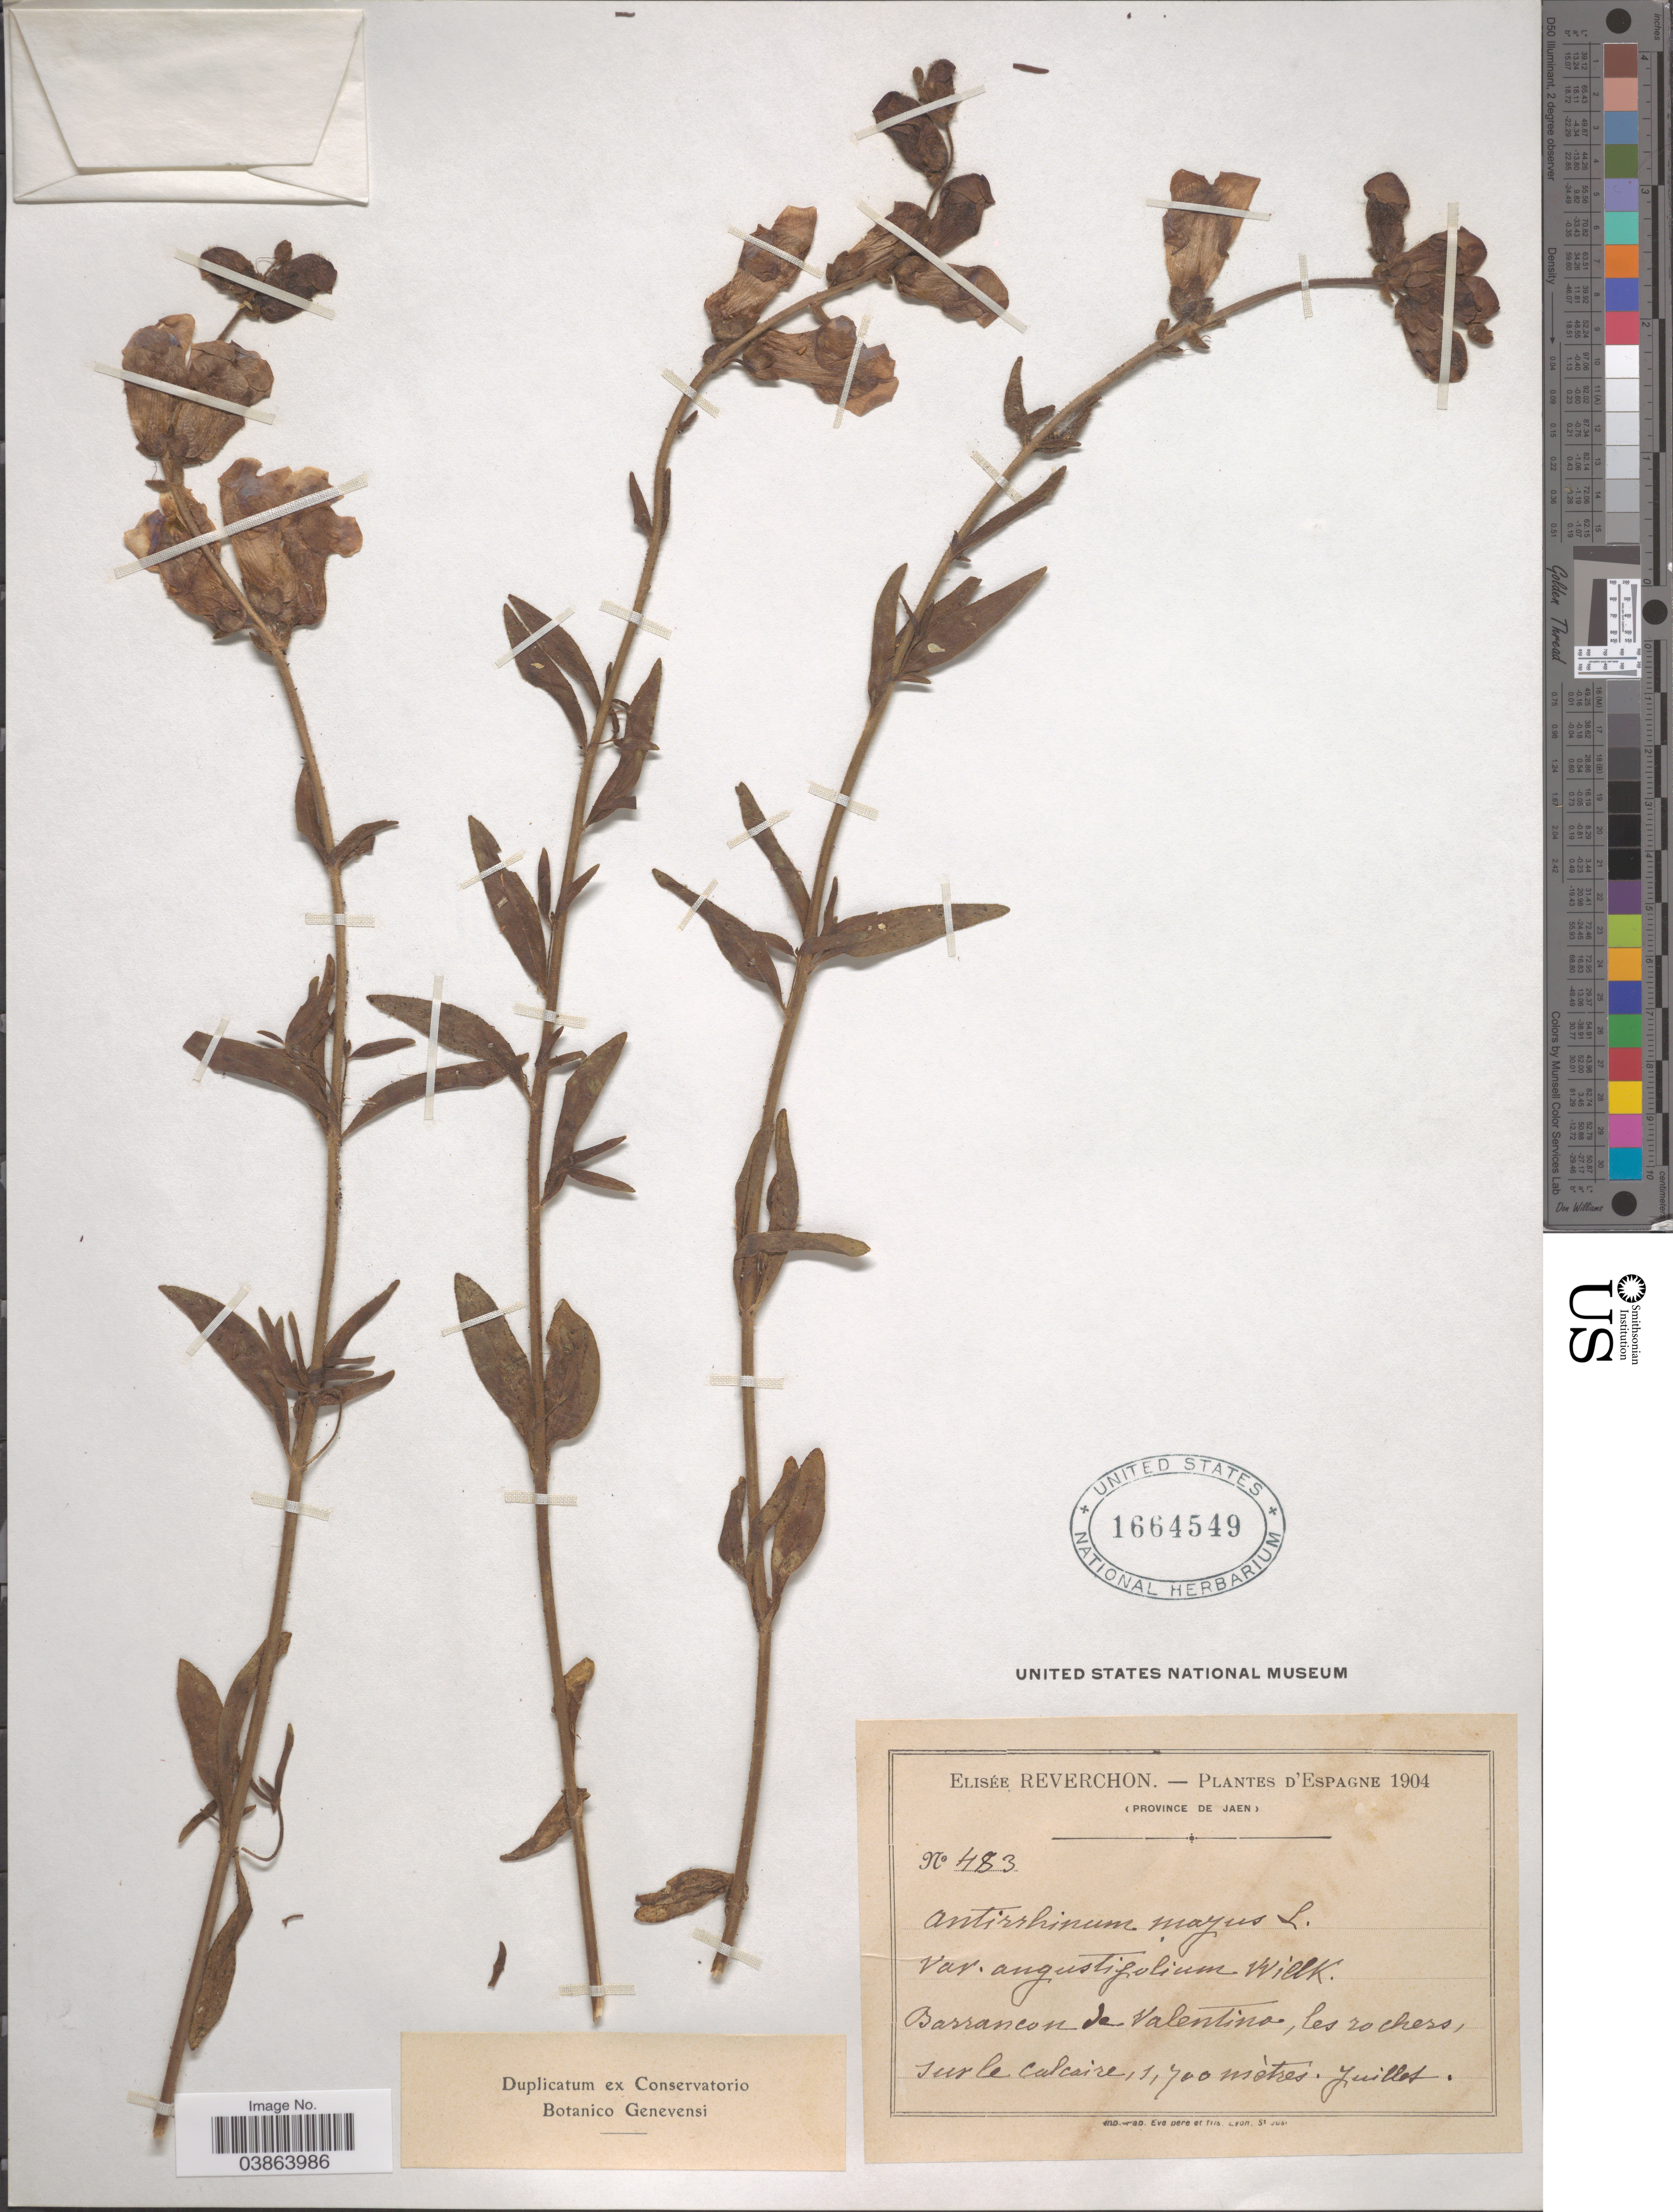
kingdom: Plantae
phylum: Tracheophyta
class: Magnoliopsida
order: Lamiales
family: Plantaginaceae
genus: Antirrhinum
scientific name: Antirrhinum majus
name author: L.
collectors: E. Reverchon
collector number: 483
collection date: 1904-07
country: Spain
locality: Espagne. <Province de Jaen>. Barrancon de Valentino, les rochers, sur le calcaire.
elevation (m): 1700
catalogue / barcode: US 1664549